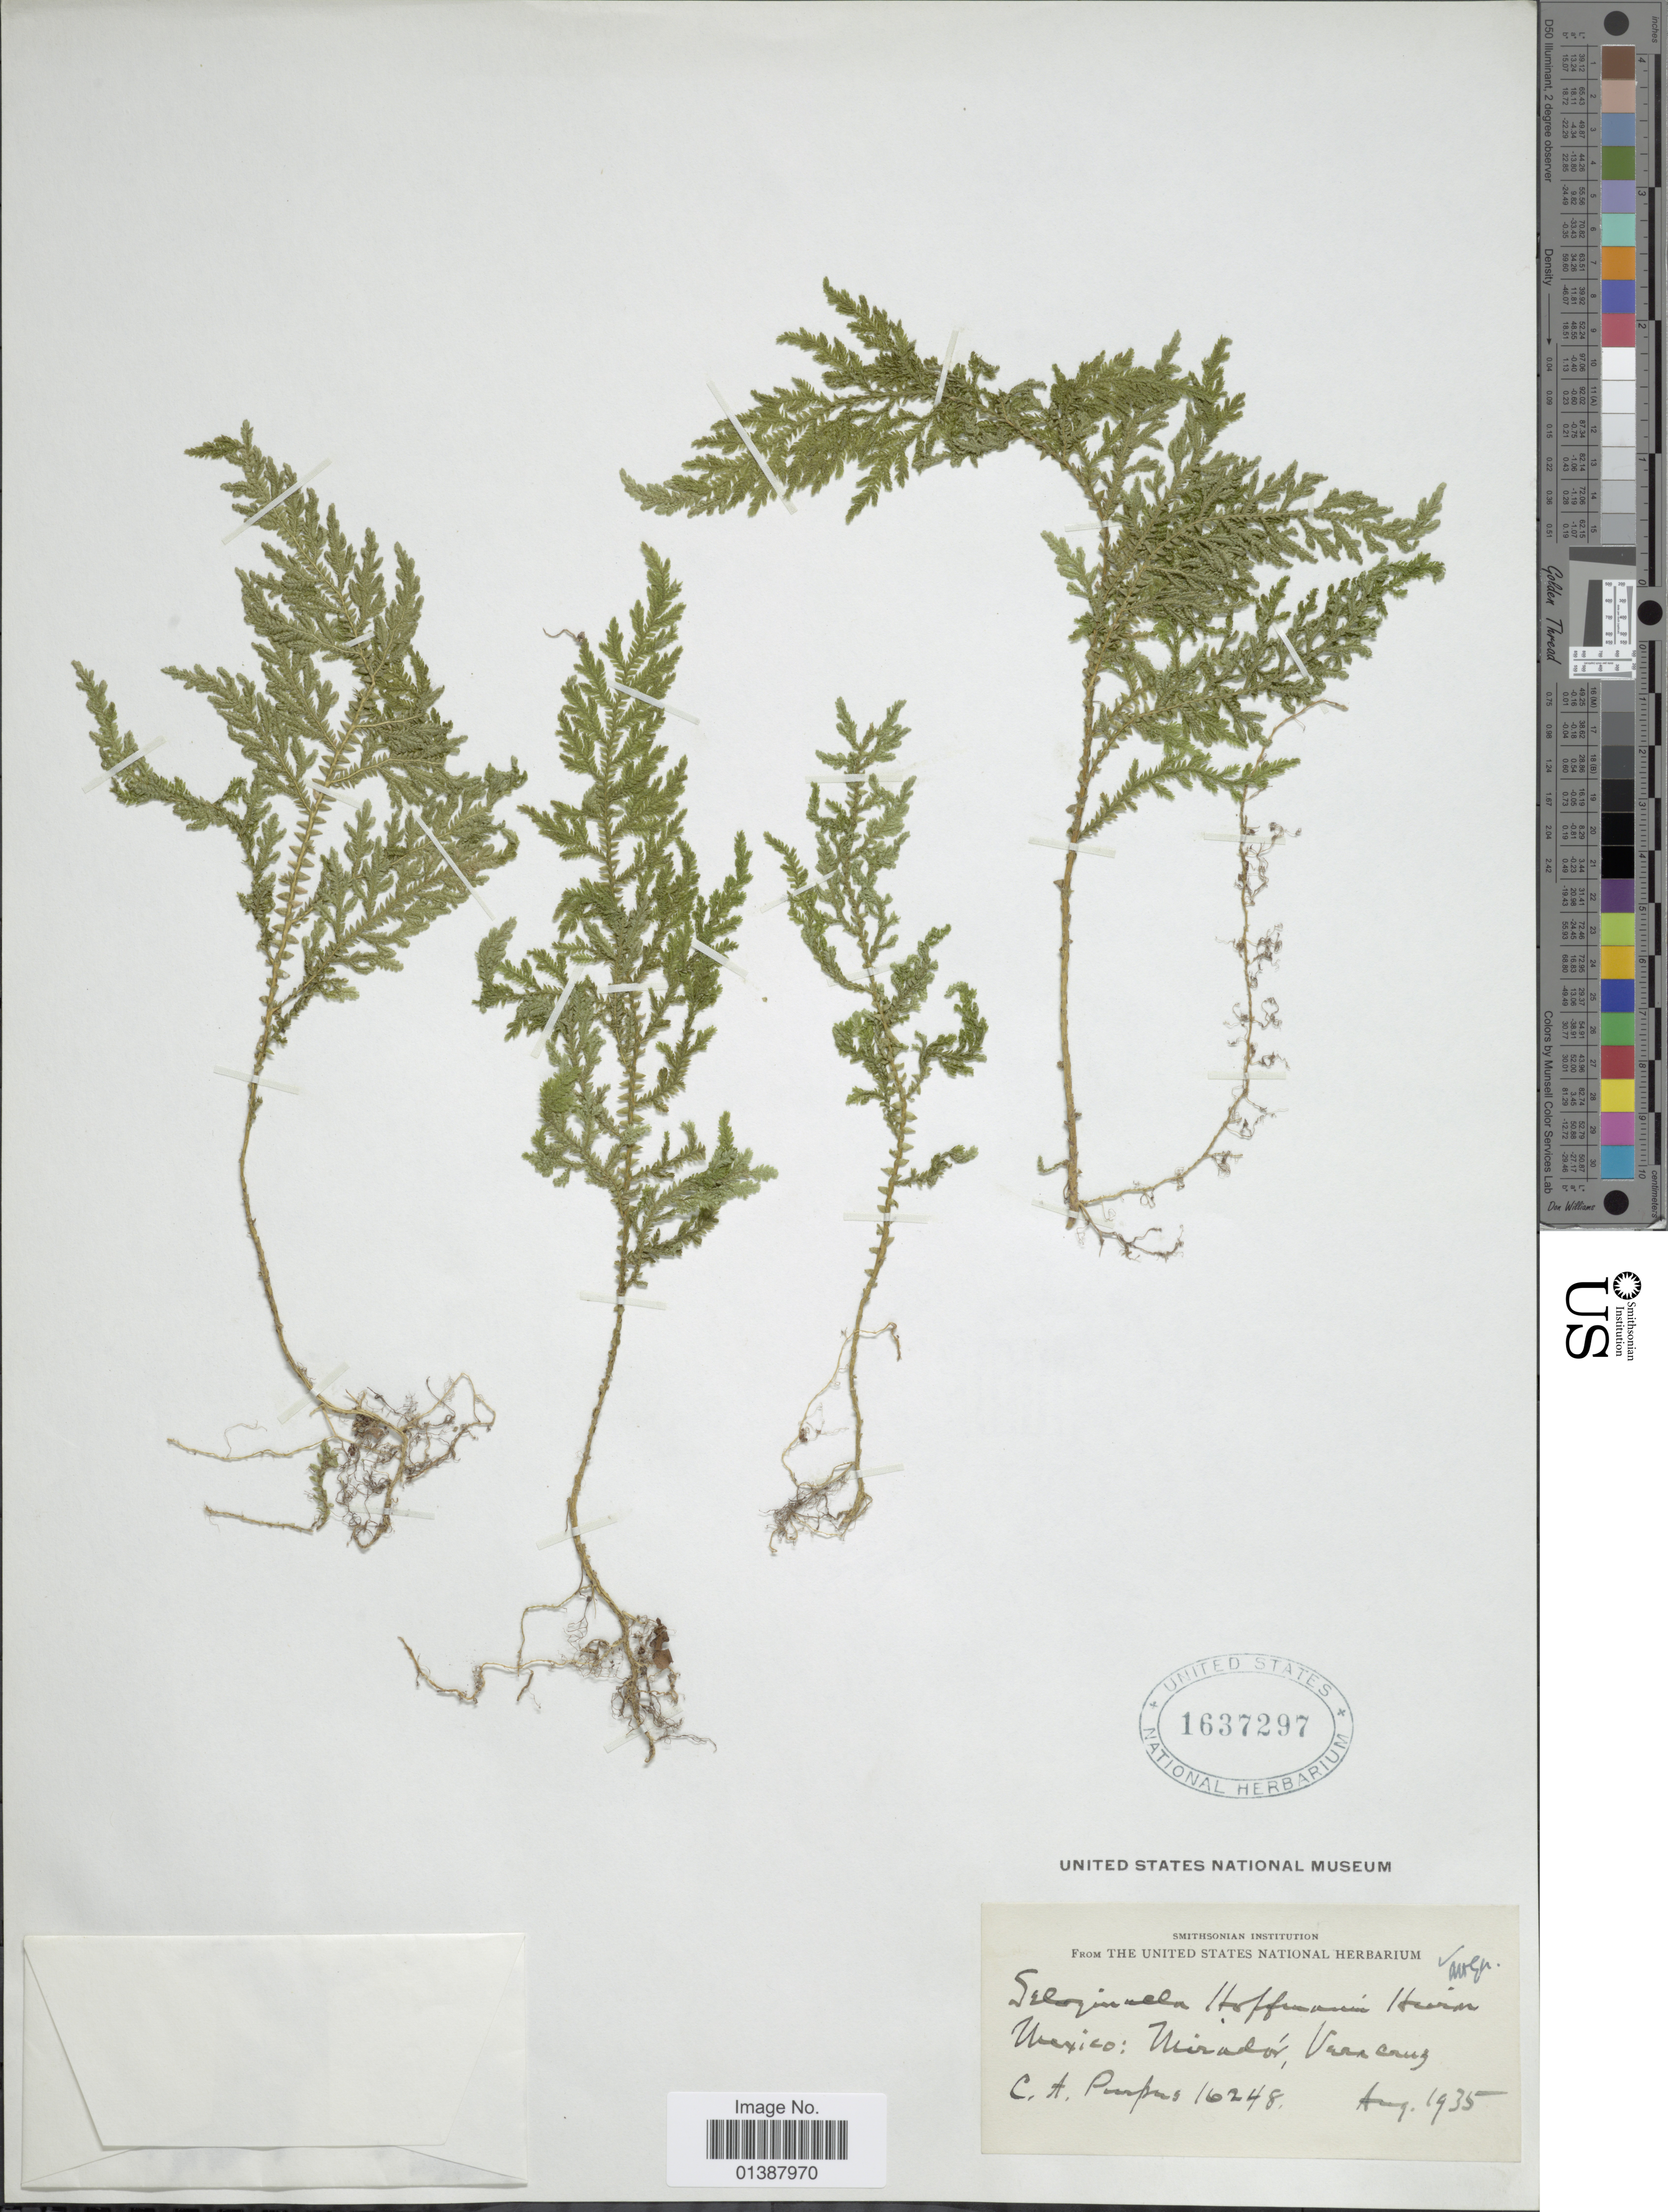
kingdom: Plantae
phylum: Tracheophyta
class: Lycopodiopsida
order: Selaginellales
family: Selaginellaceae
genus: Selaginella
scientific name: Selaginella hoffmannii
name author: Hieron.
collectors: C. A. Purpus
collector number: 16248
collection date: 1935-08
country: Mexico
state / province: Veracruz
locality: Mirador, VeraCruz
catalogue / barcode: US 1637297